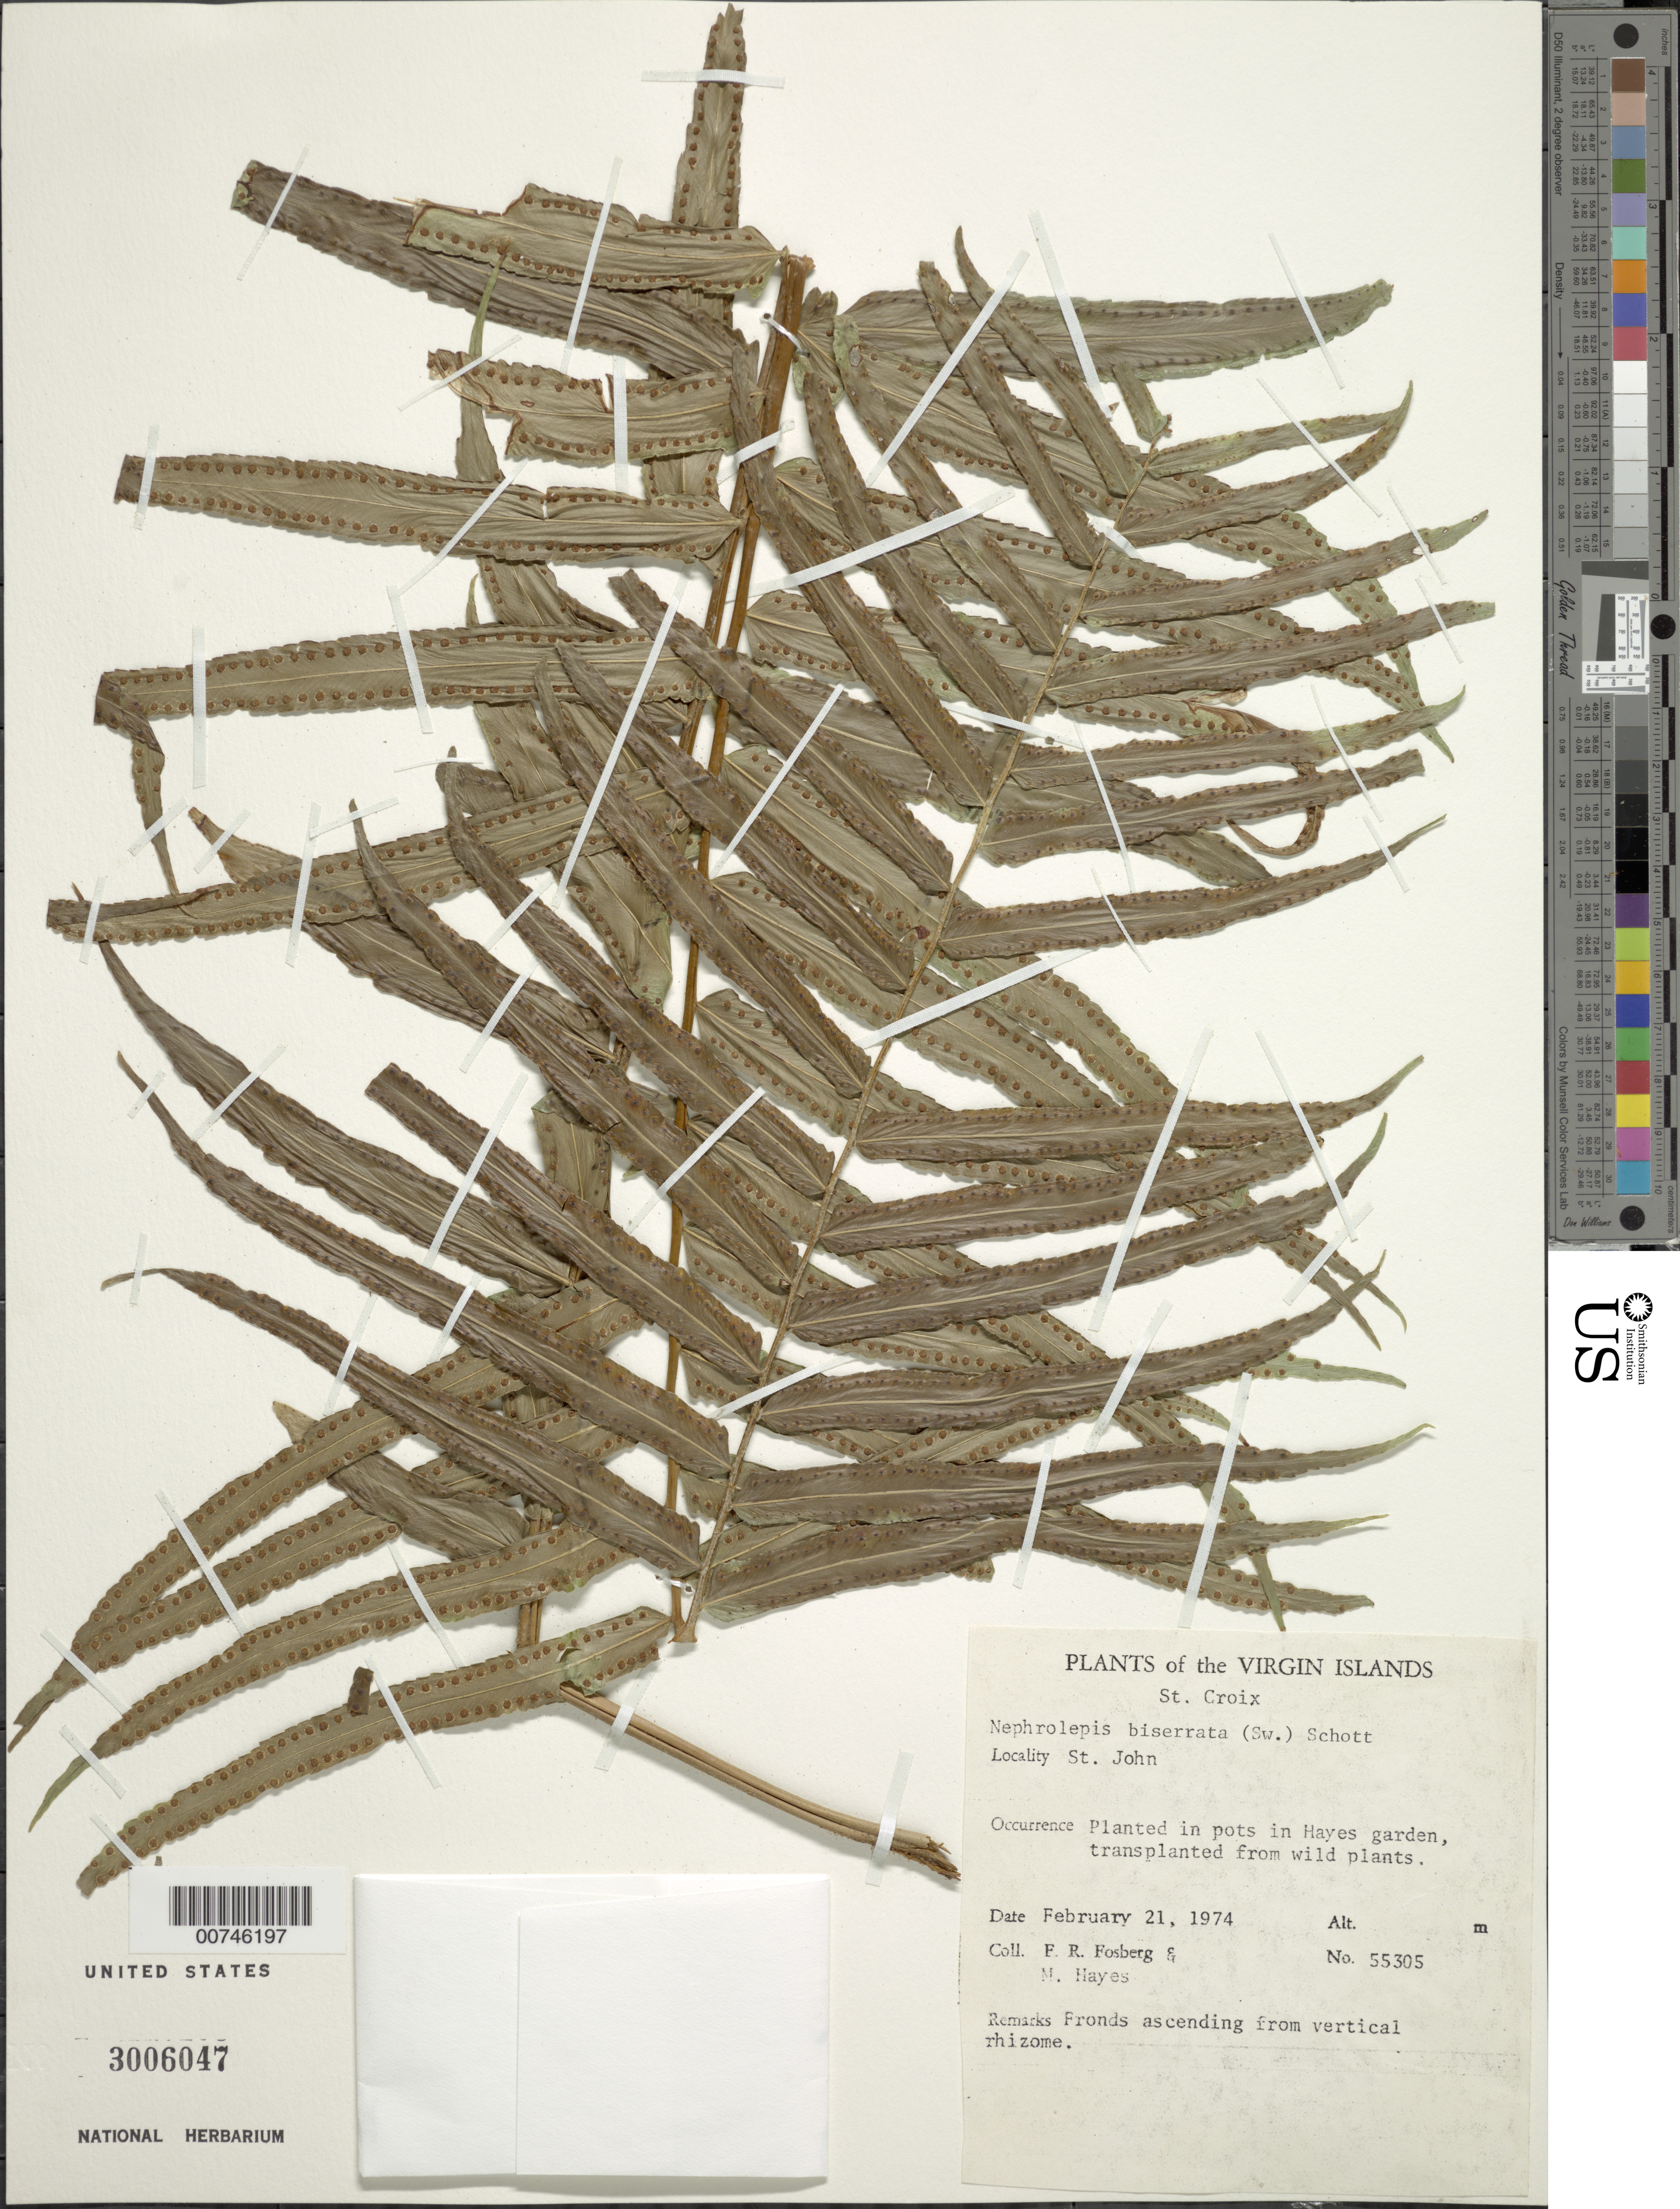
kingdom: Plantae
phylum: Tracheophyta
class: Polypodiopsida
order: Polypodiales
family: Nephrolepidaceae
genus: Nephrolepis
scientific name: Nephrolepis biserrata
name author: (Sw.) Schott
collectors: F. R. Fosberg & M. Hayes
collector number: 55305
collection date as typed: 21 Feb 1974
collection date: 1974-02-21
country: U.S. Virgin Islands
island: St. Croix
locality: St. John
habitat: Planted in pots in Hayes garden, transplanted from wild plants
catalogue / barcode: US 3006047